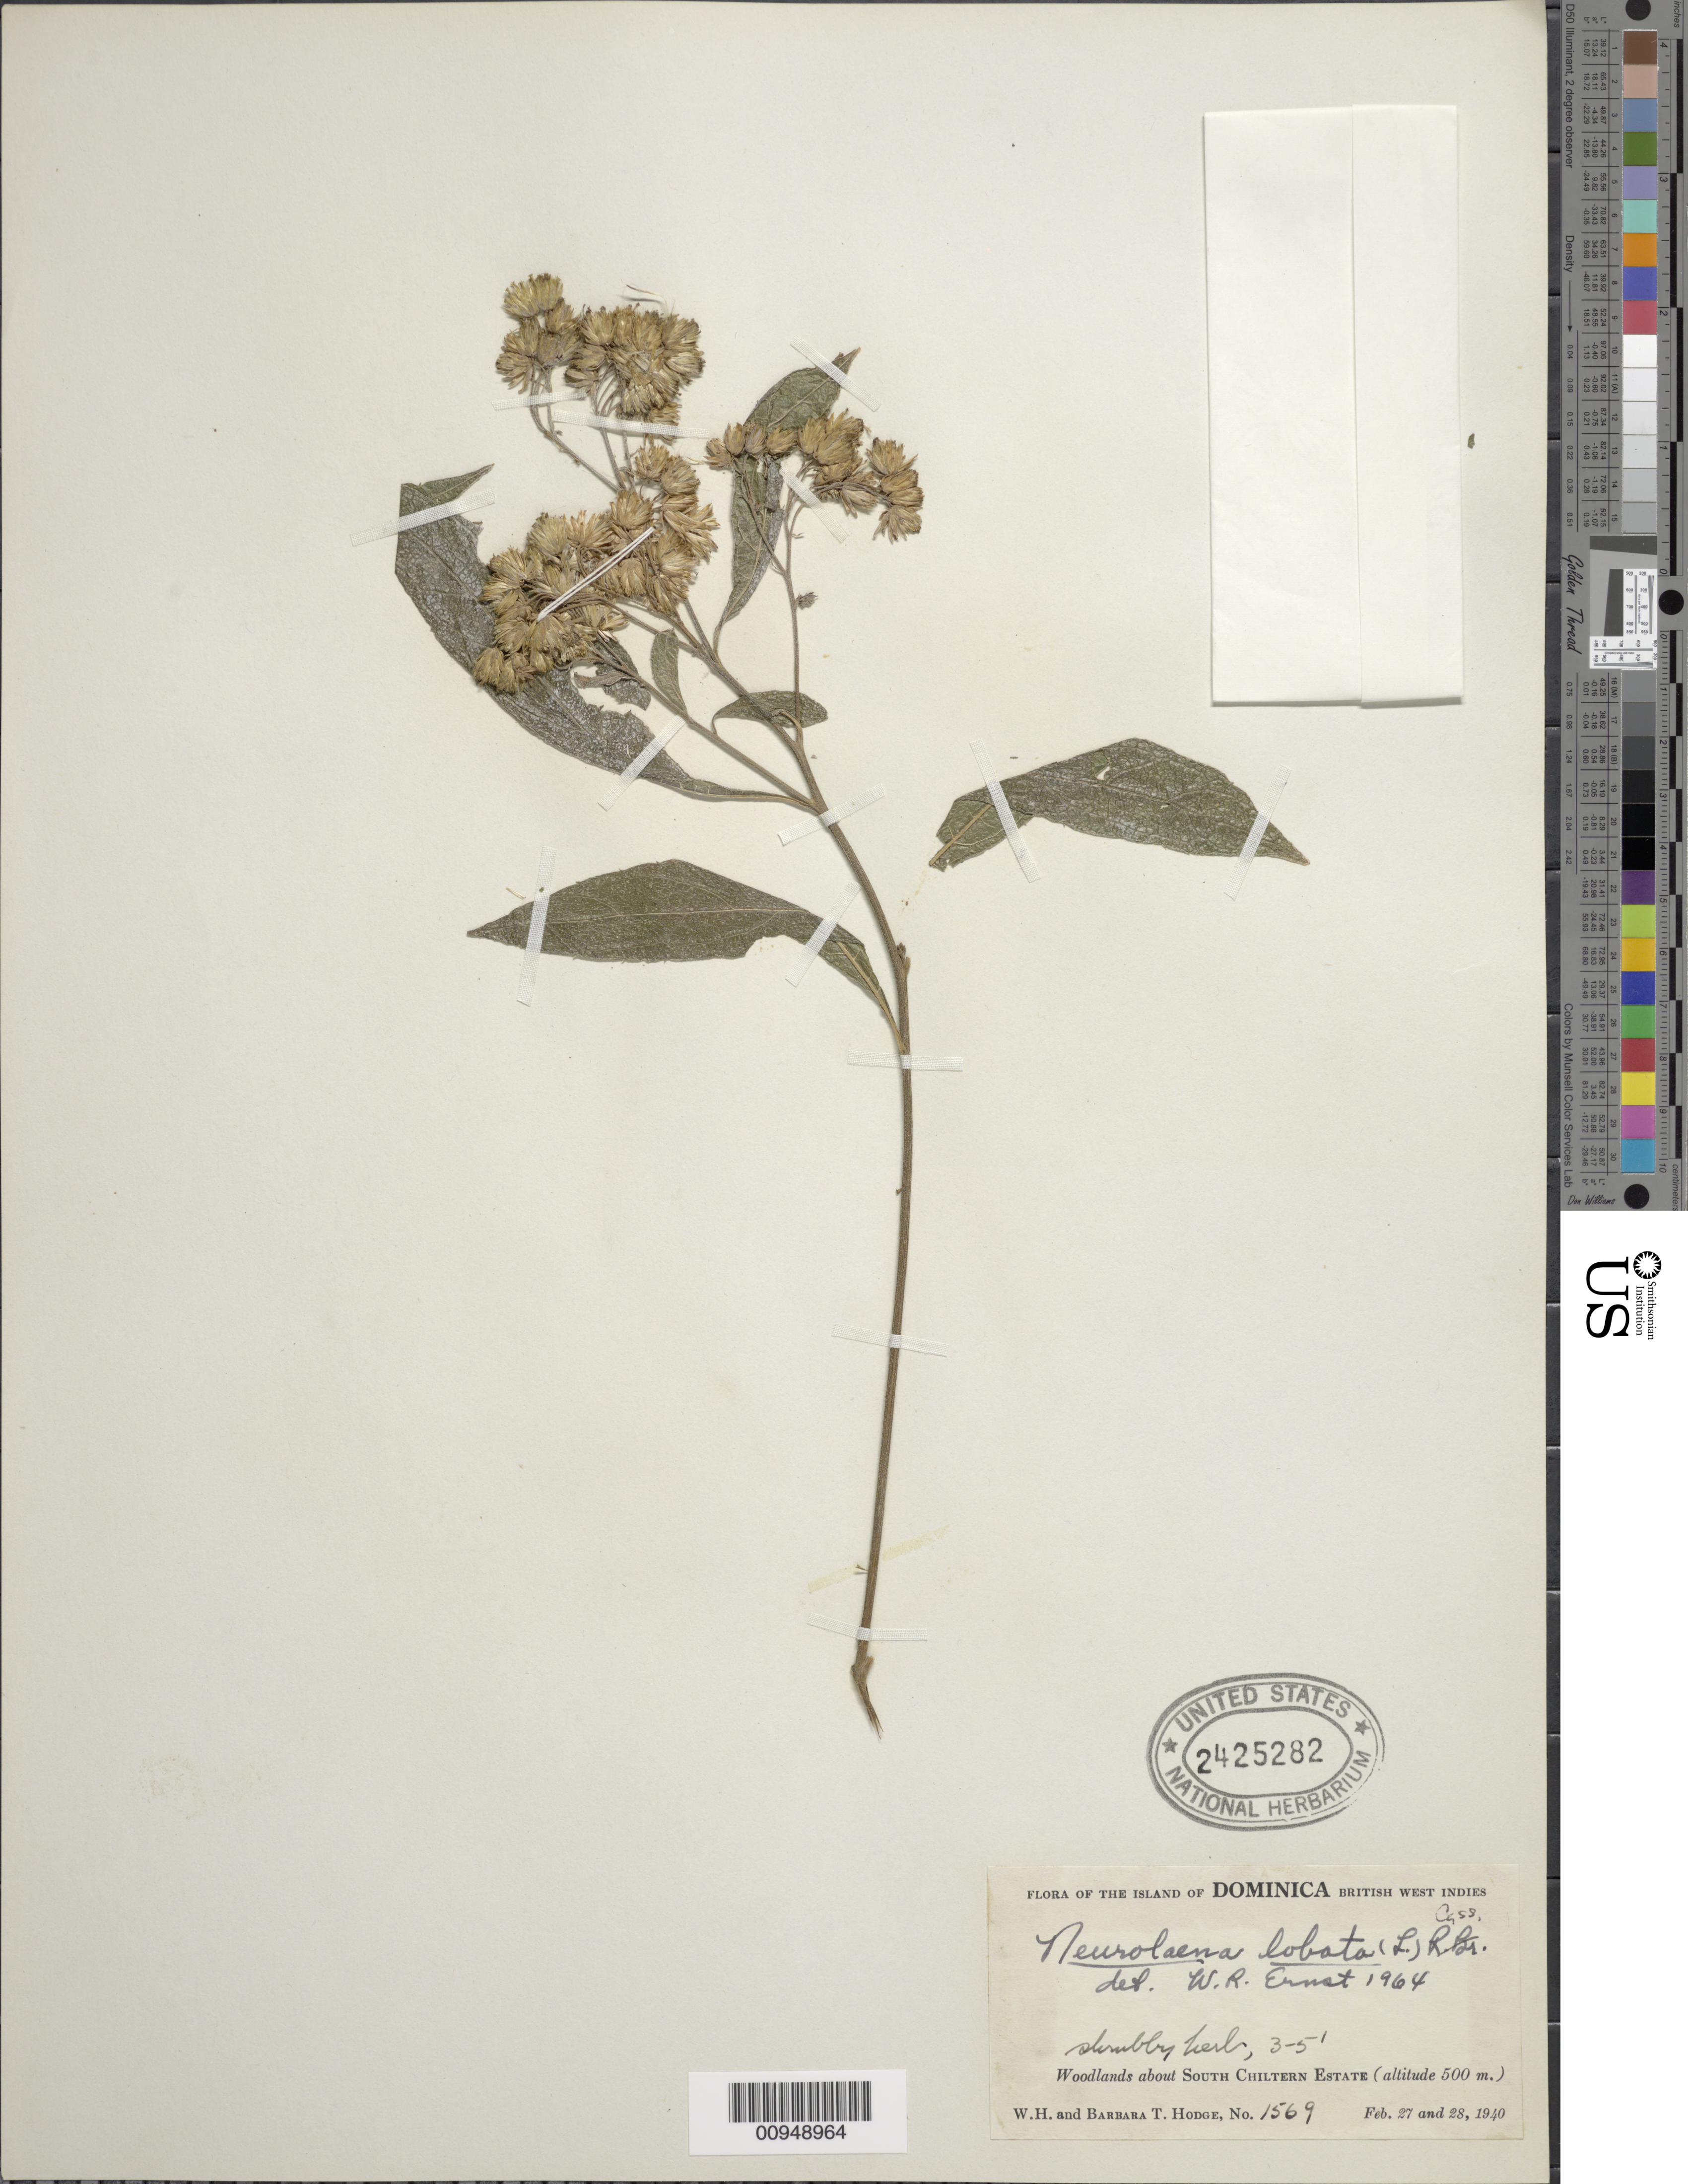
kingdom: Plantae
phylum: Tracheophyta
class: Magnoliopsida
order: Asterales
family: Asteraceae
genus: Neurolaena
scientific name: Neurolaena lobata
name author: (L.) R. Br. ex Cass.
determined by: Ernst, W. R., (US), NMNH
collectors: W. Hodge & B. Hodge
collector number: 1569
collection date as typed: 27 Feb 1940 and 28 Feb 1940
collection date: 1940-02-27,1940-02-28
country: Dominica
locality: Woodlands about South Chiltern Estate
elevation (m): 500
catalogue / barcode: US 2425282